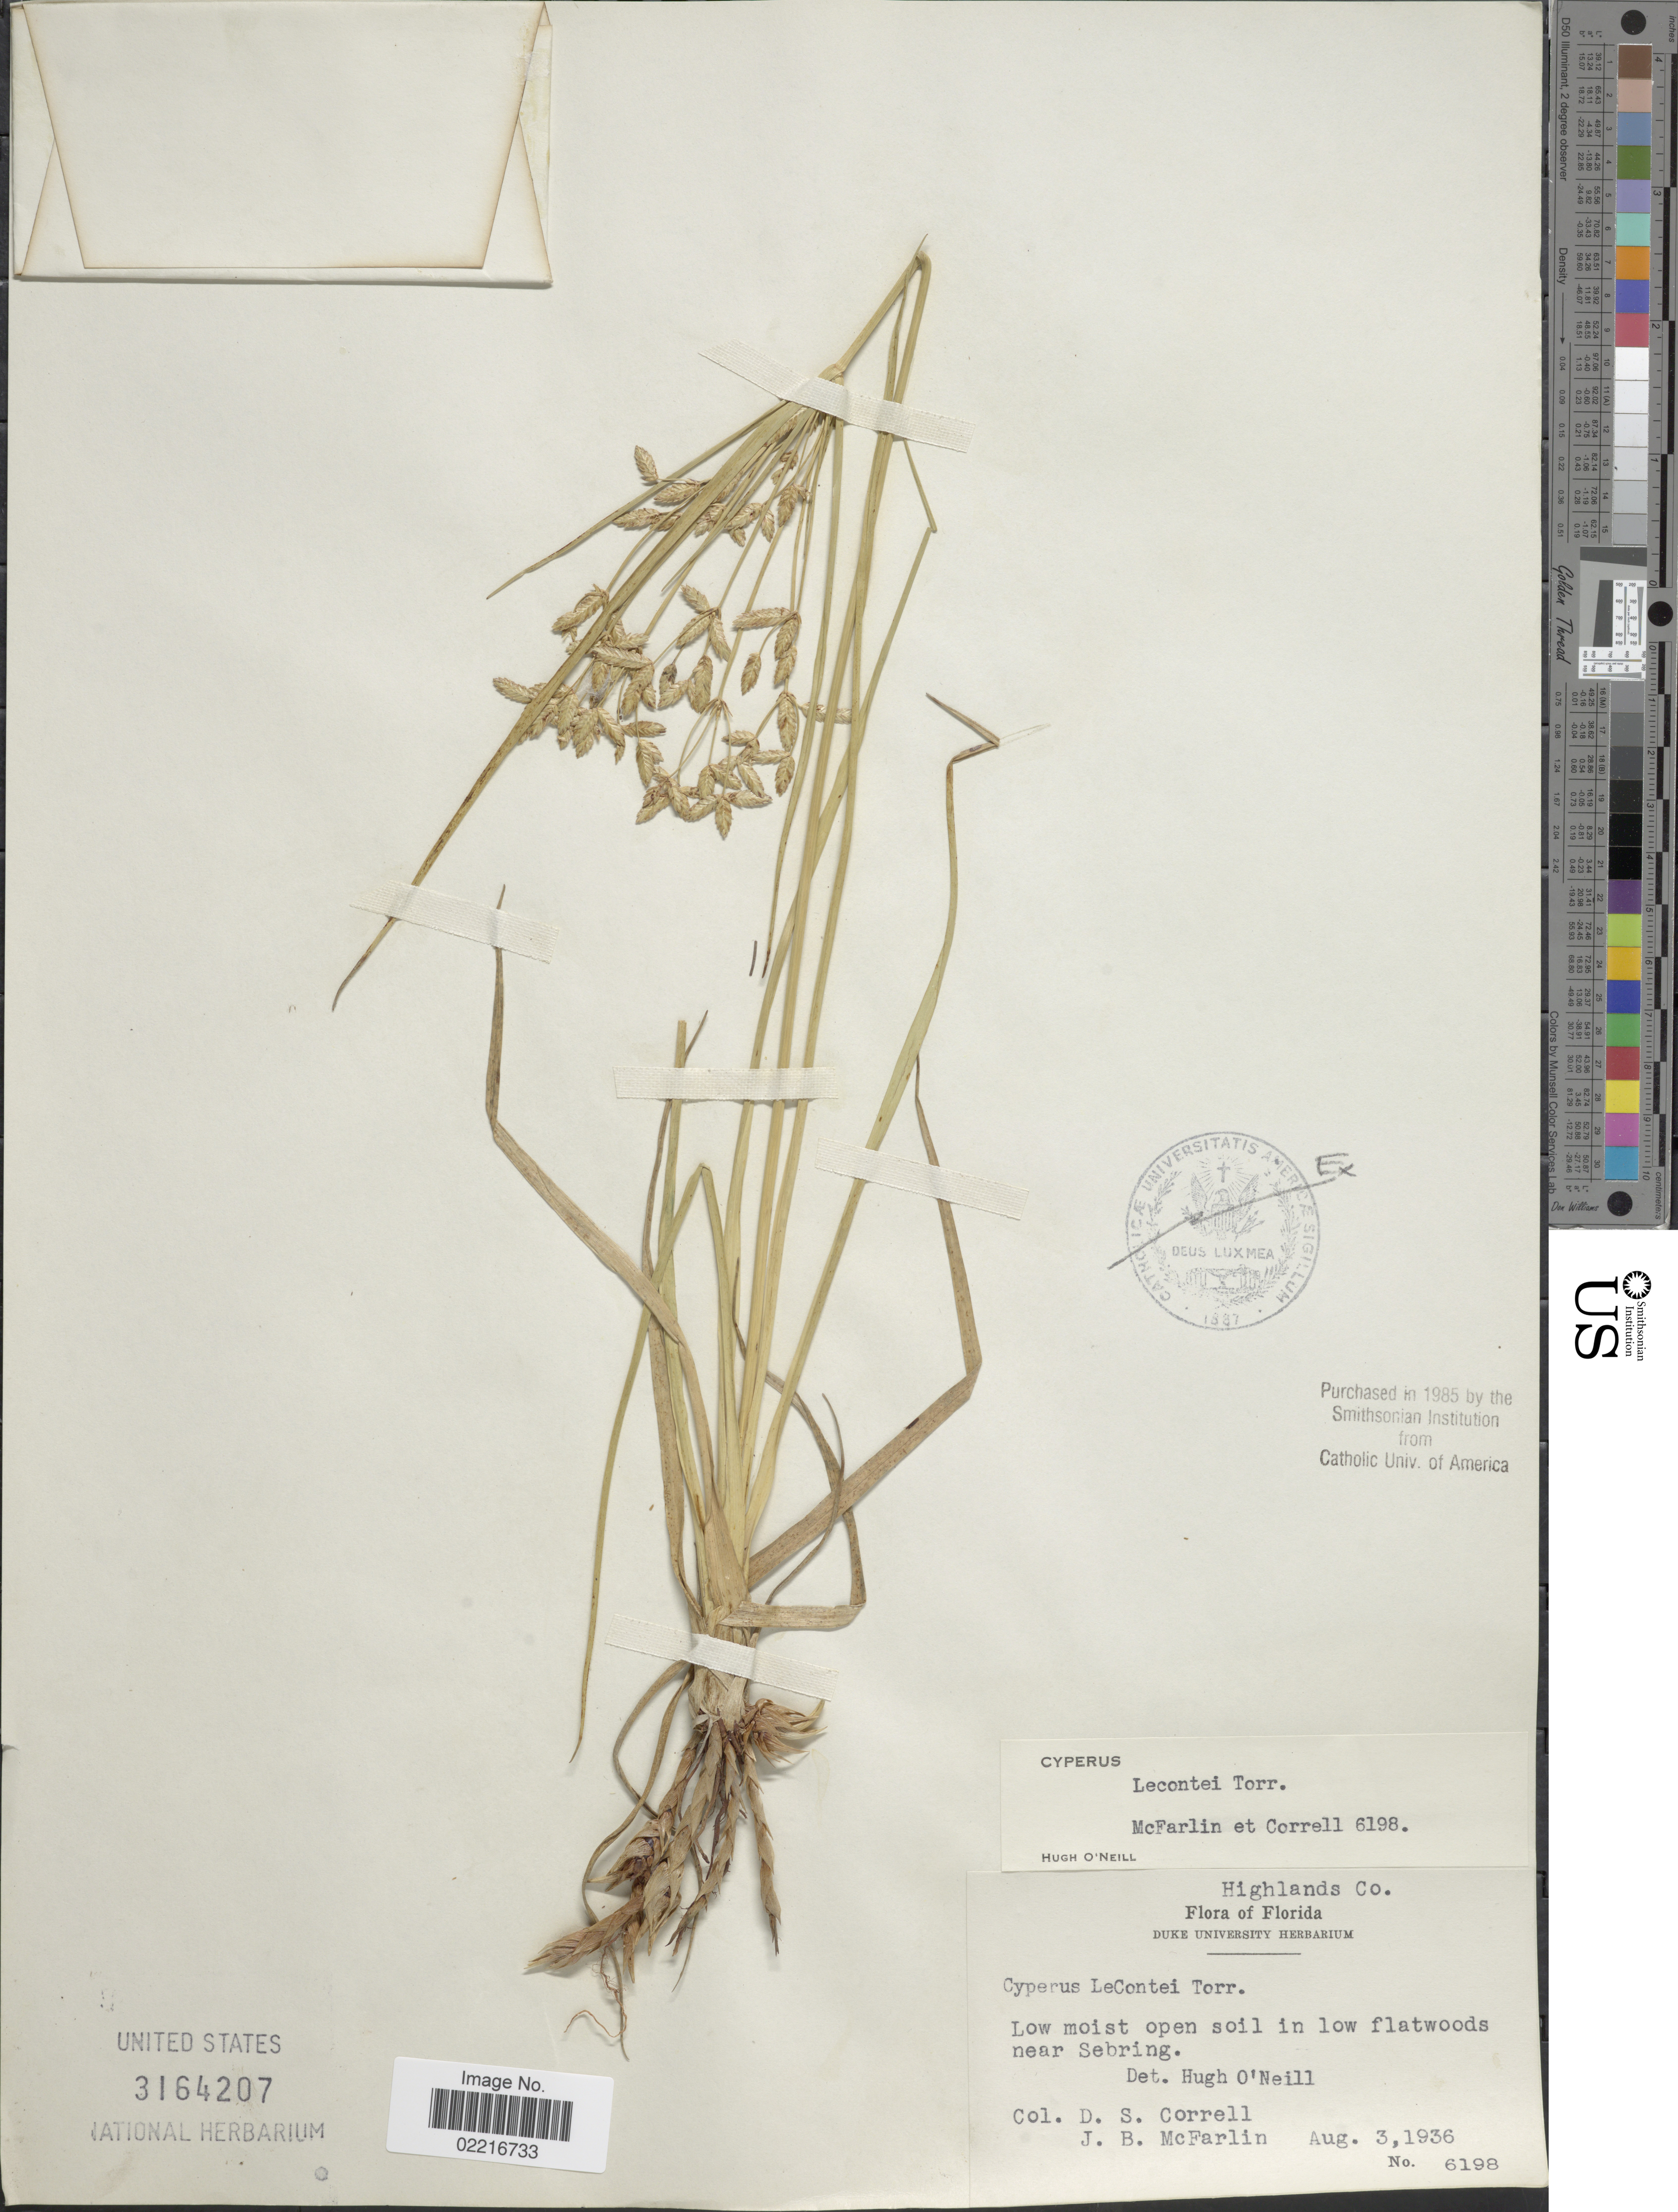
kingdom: Plantae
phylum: Tracheophyta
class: Liliopsida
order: Poales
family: Cyperaceae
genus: Cyperus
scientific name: Cyperus lecontei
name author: Torr. ex Steud.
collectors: D. S. Correll & J. McFarlin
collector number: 6198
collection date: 1936-08-03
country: United States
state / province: Florida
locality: Highlands Co. Near Sebring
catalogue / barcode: US 3164207